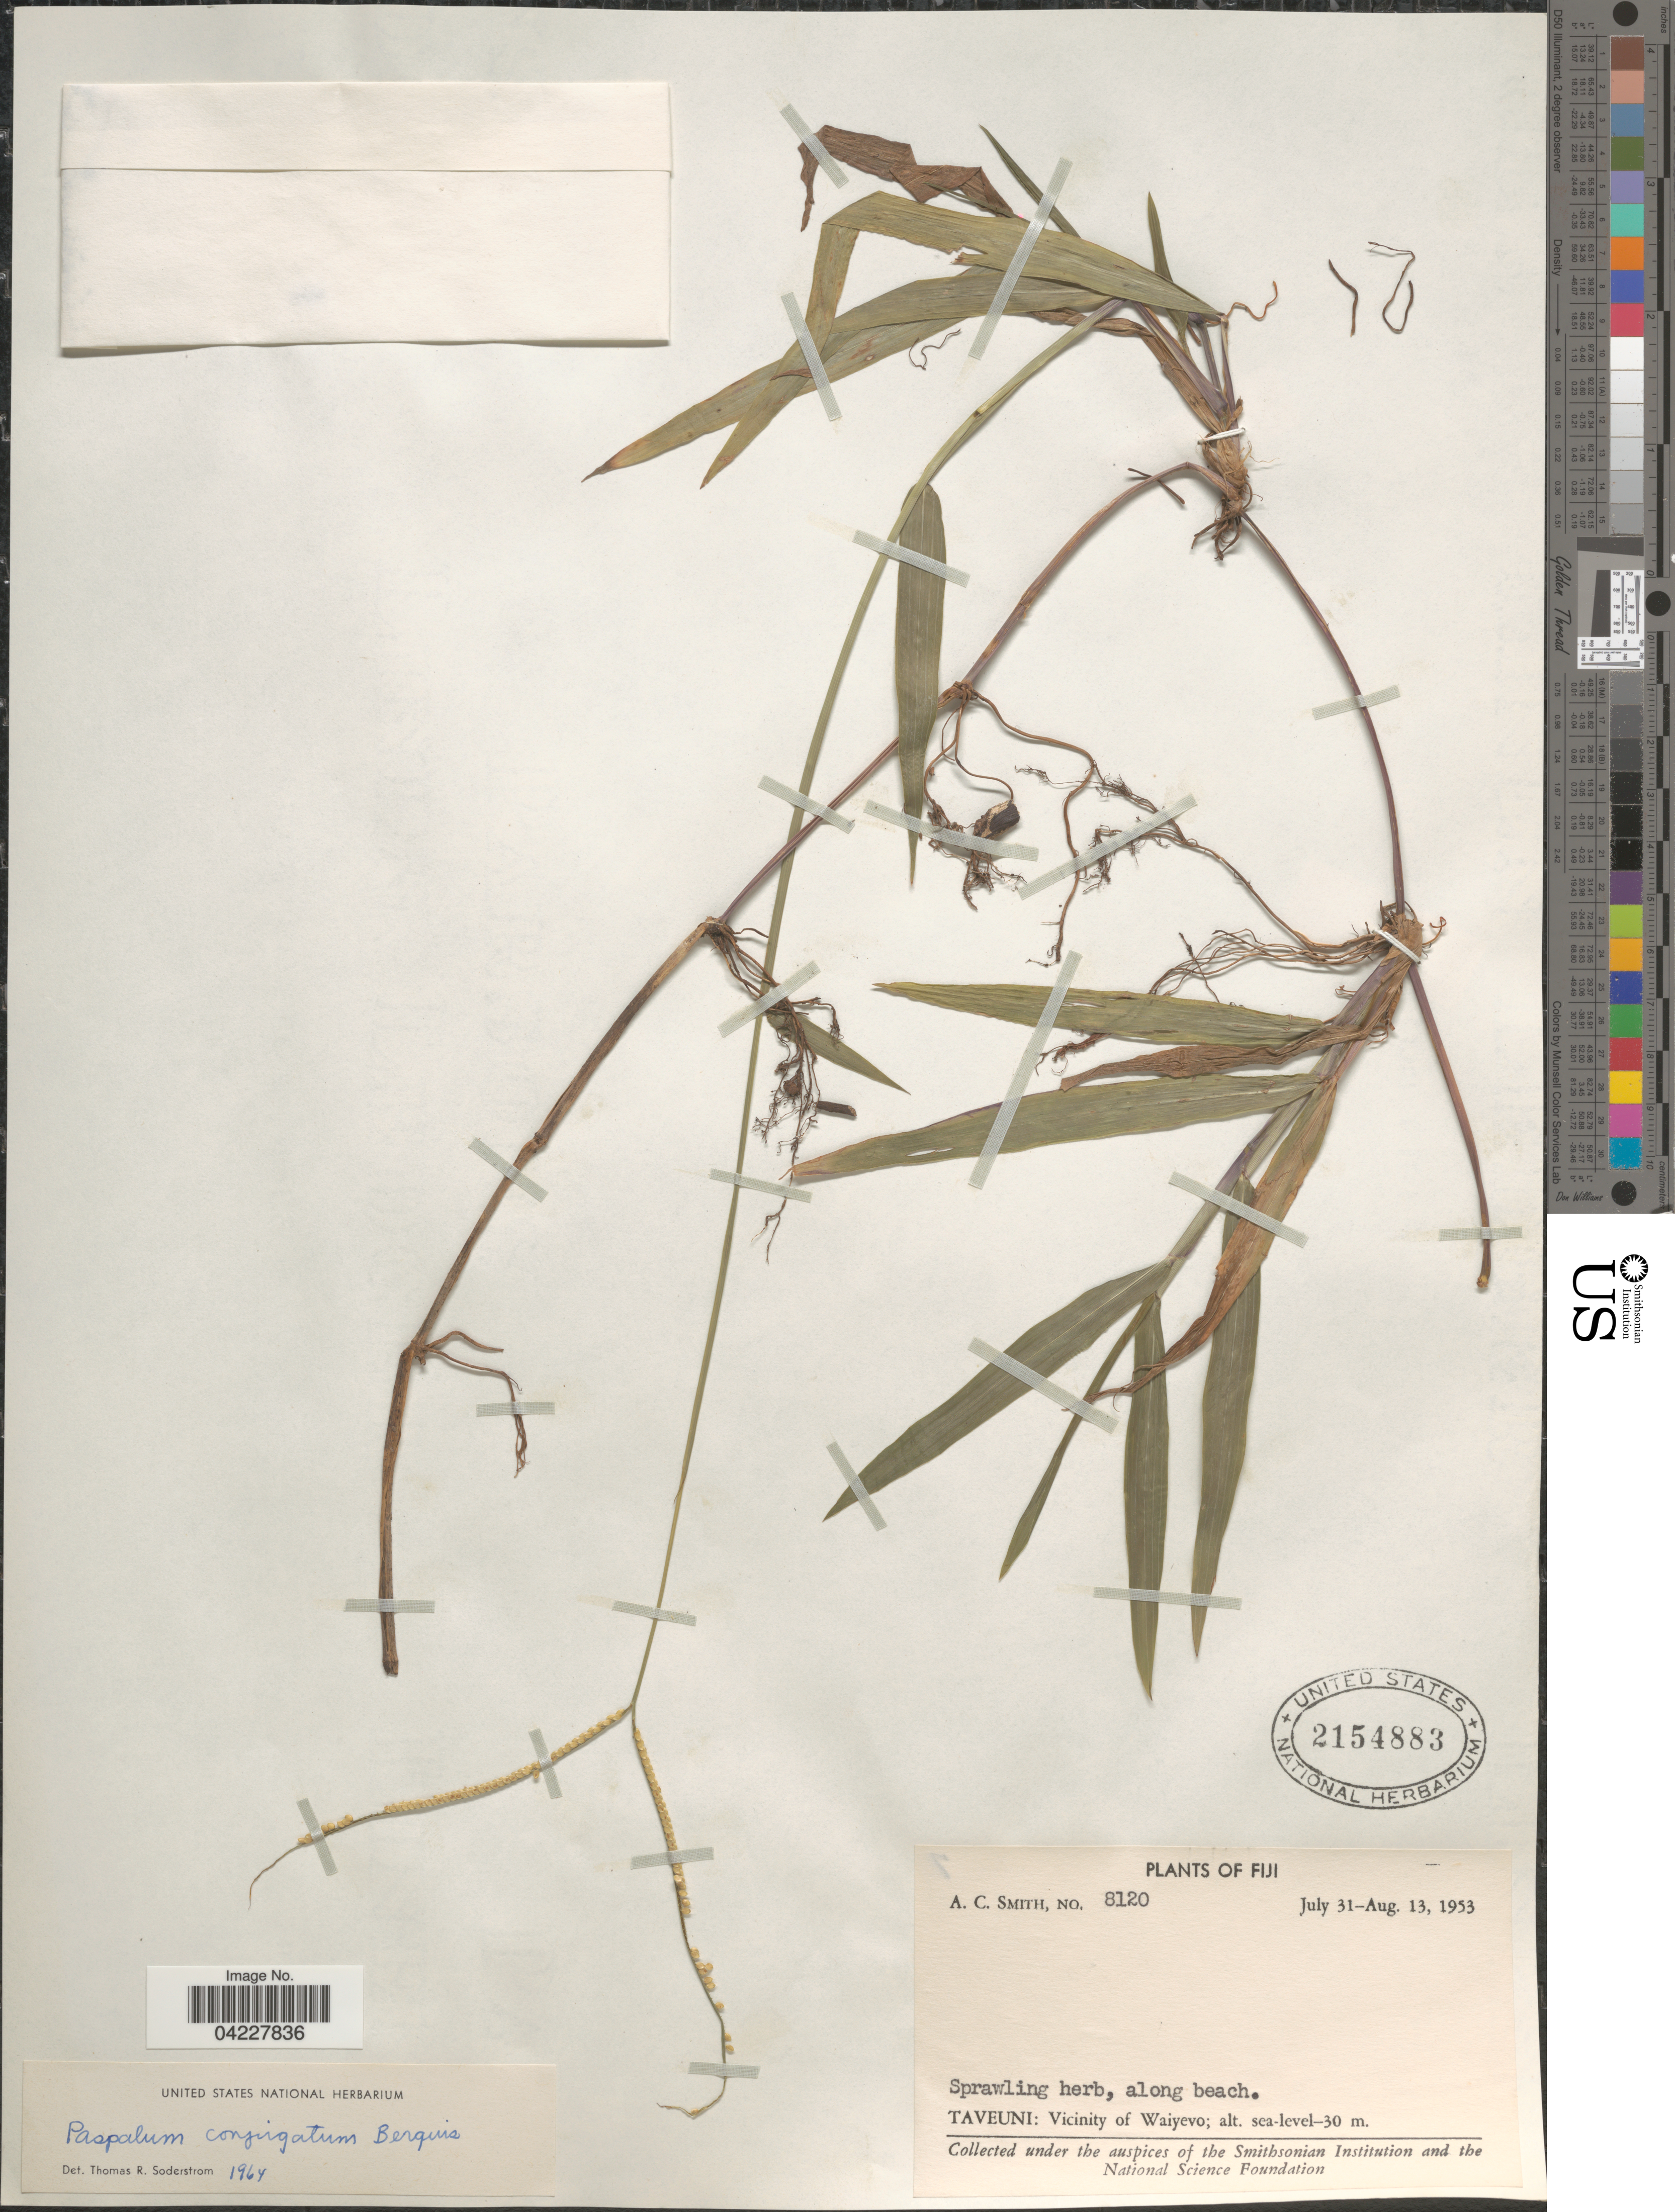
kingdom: Plantae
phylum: Tracheophyta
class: Liliopsida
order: Poales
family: Poaceae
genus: Paspalum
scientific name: Paspalum conjugatum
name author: P.J. Bergius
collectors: A. C. Smith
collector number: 8120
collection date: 1953-07-31/1953-08-13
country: Fiji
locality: Taveuni: Vicinity of Waiyevo.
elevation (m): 0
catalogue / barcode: US 2154883